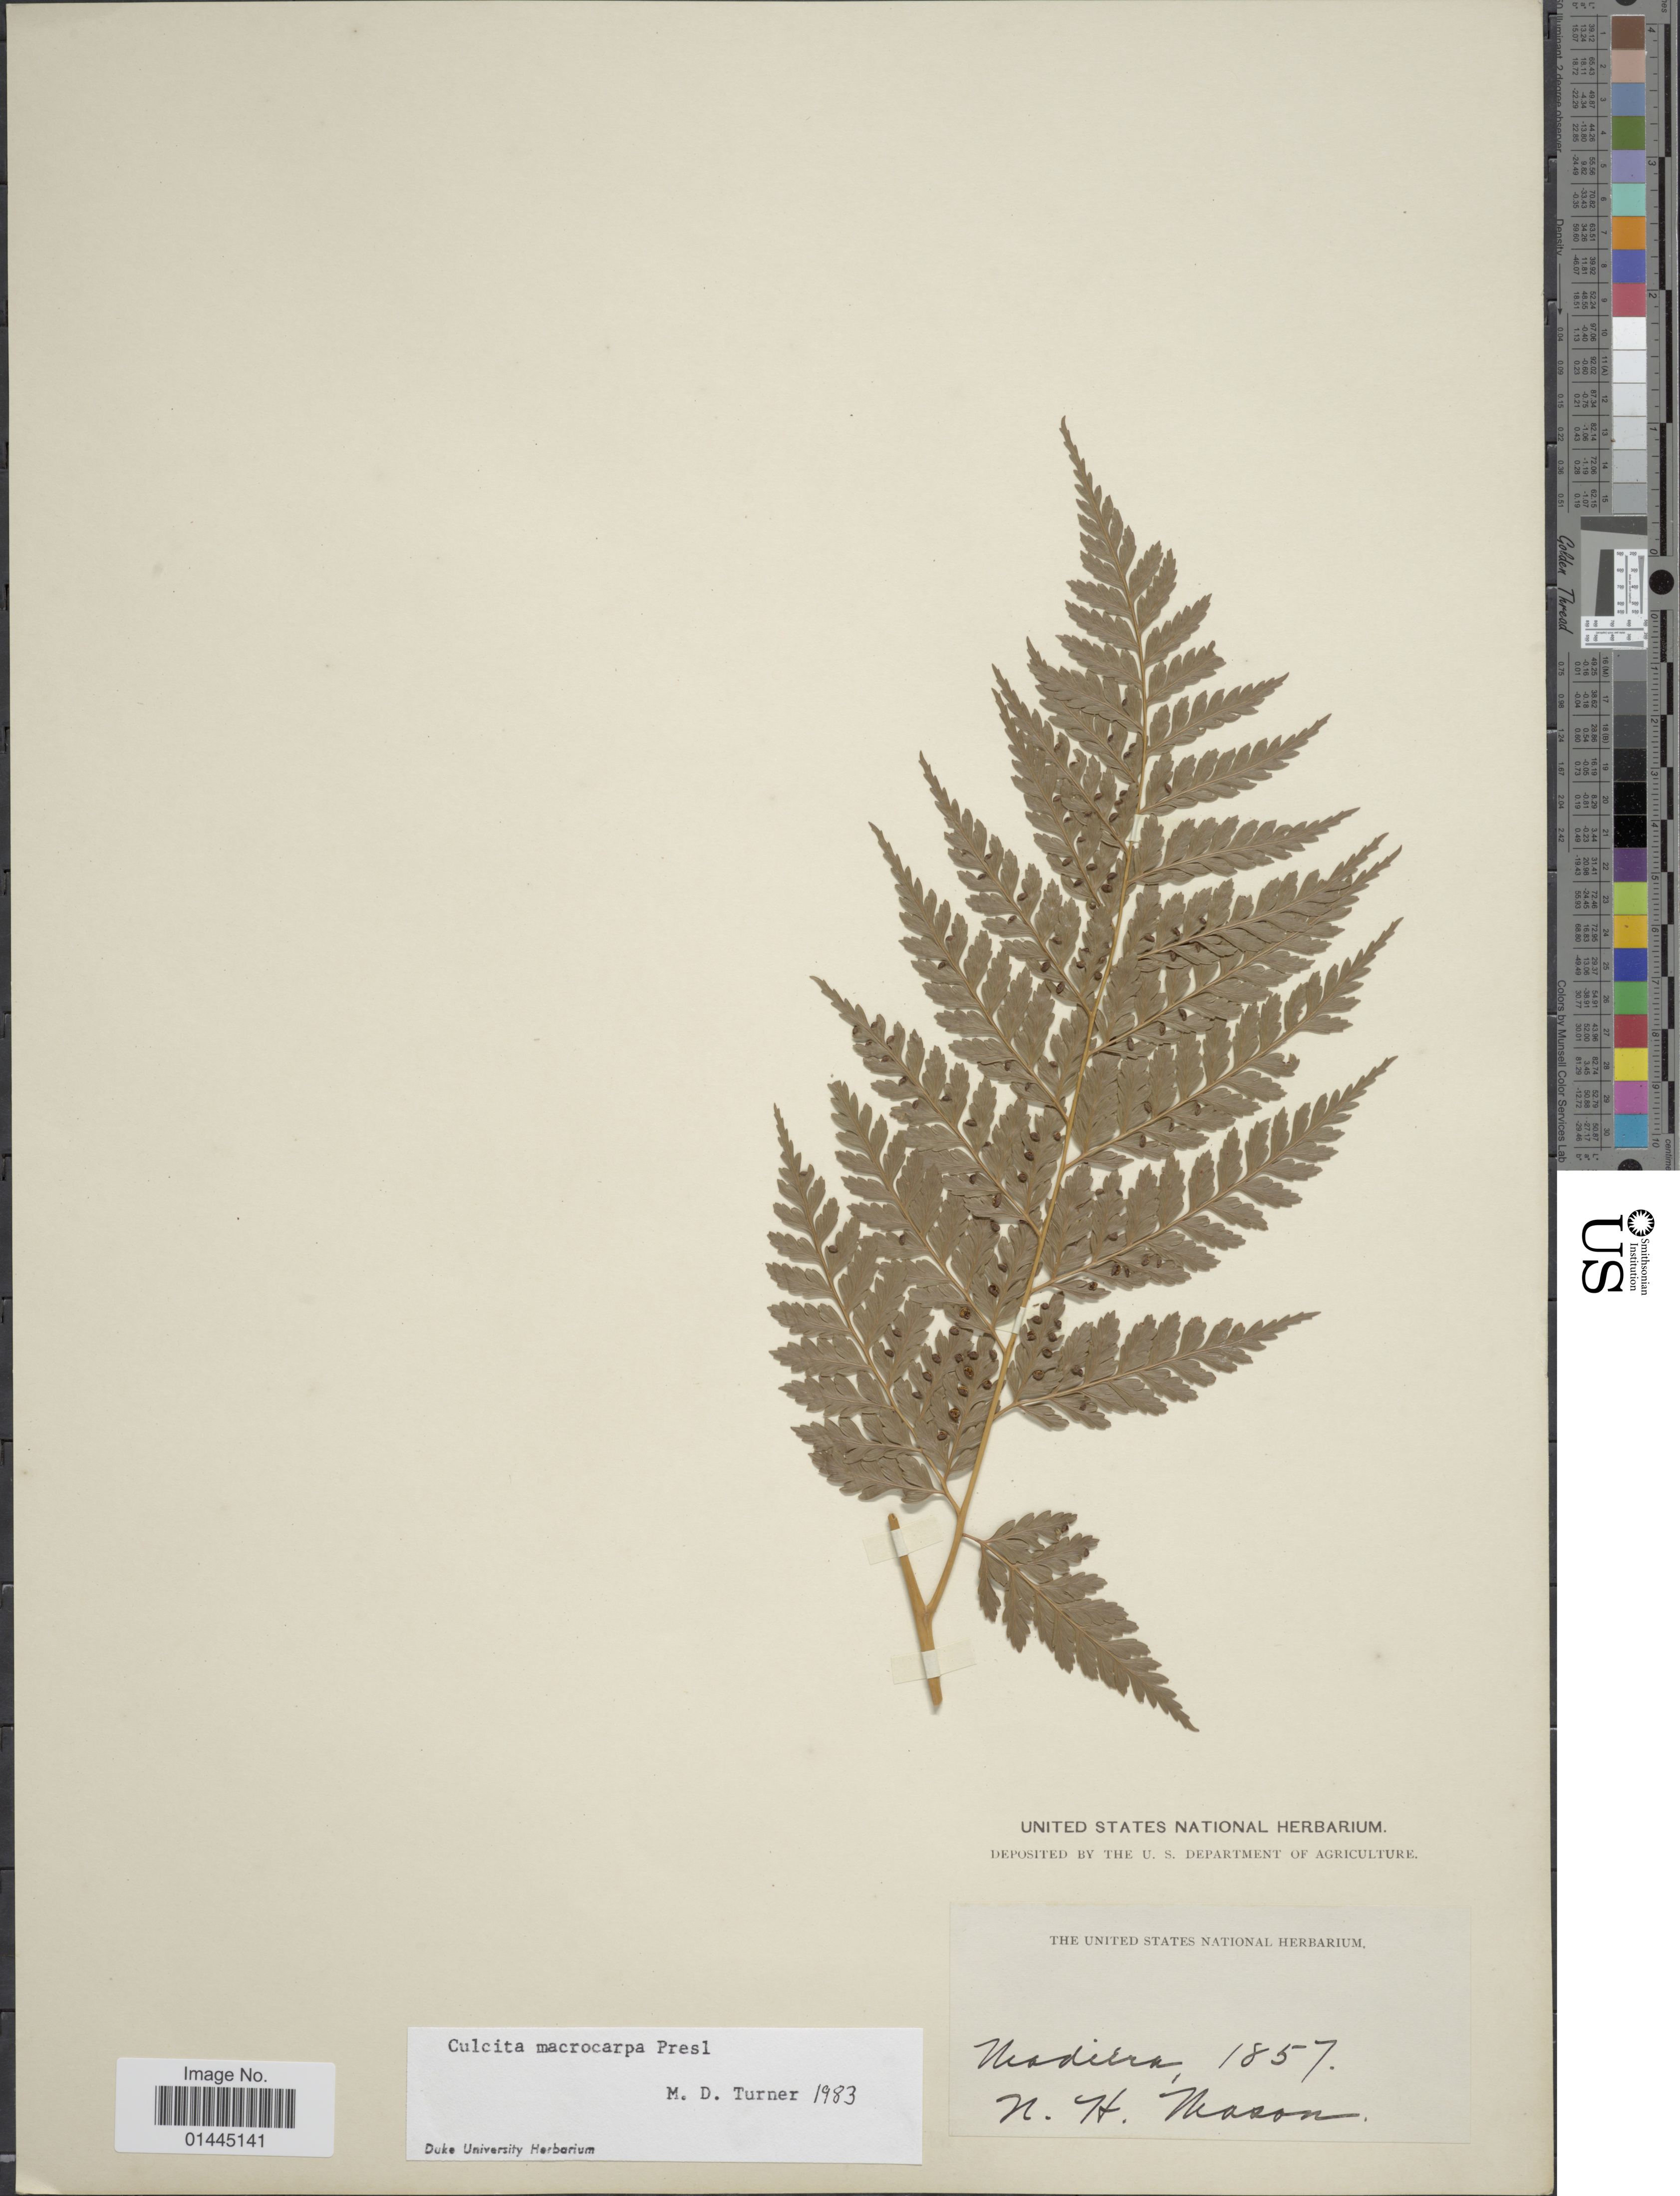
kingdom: Plantae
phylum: Tracheophyta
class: Polypodiopsida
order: Cyatheales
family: Culcitaceae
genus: Culcita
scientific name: Culcita macrocarpa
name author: C. Presl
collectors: N. Mason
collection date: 1857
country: Portugal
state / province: Madeira (Aut. Reg.)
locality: Madiera.